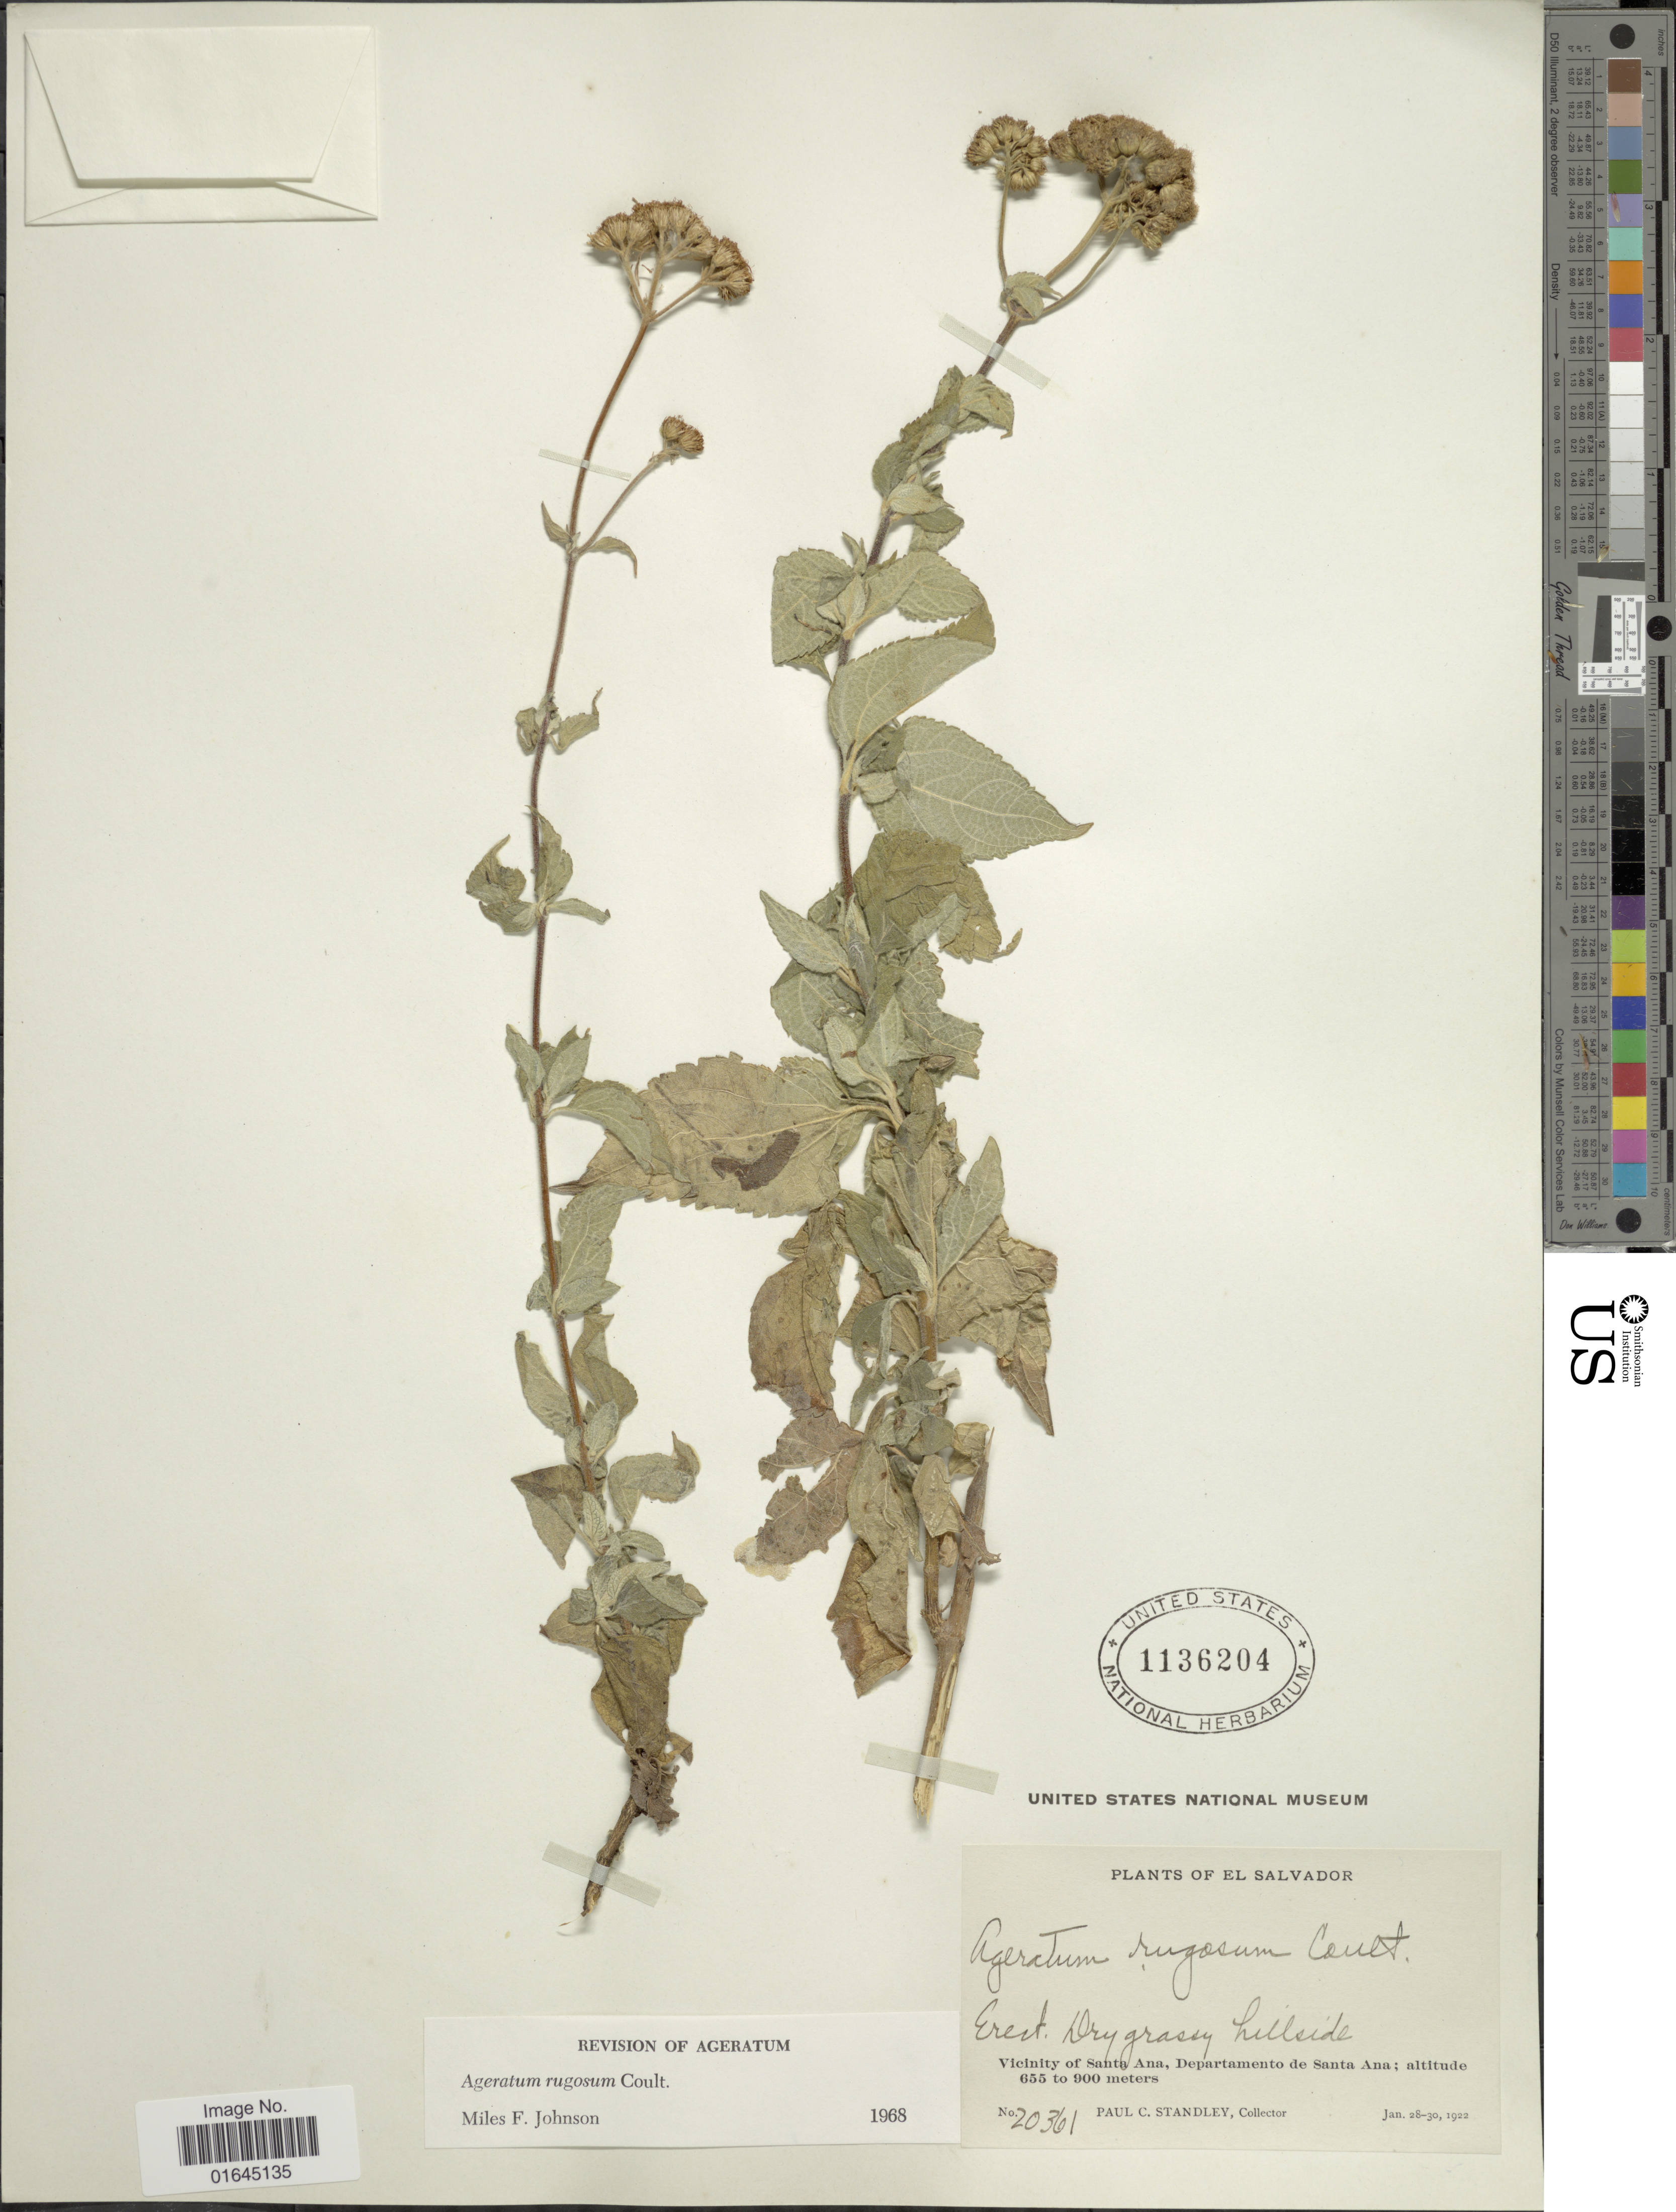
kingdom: Plantae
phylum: Tracheophyta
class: Magnoliopsida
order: Asterales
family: Asteraceae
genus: Ageratum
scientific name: Ageratum rugosum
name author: J.M. Coult.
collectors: P. C. Standley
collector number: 20361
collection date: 1922-01-28/1922-01-30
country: El Salvador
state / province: Santa Ana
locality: Vicinity of Santa Ana, Departamento de Santa Ana.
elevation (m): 655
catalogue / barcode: US 1136204